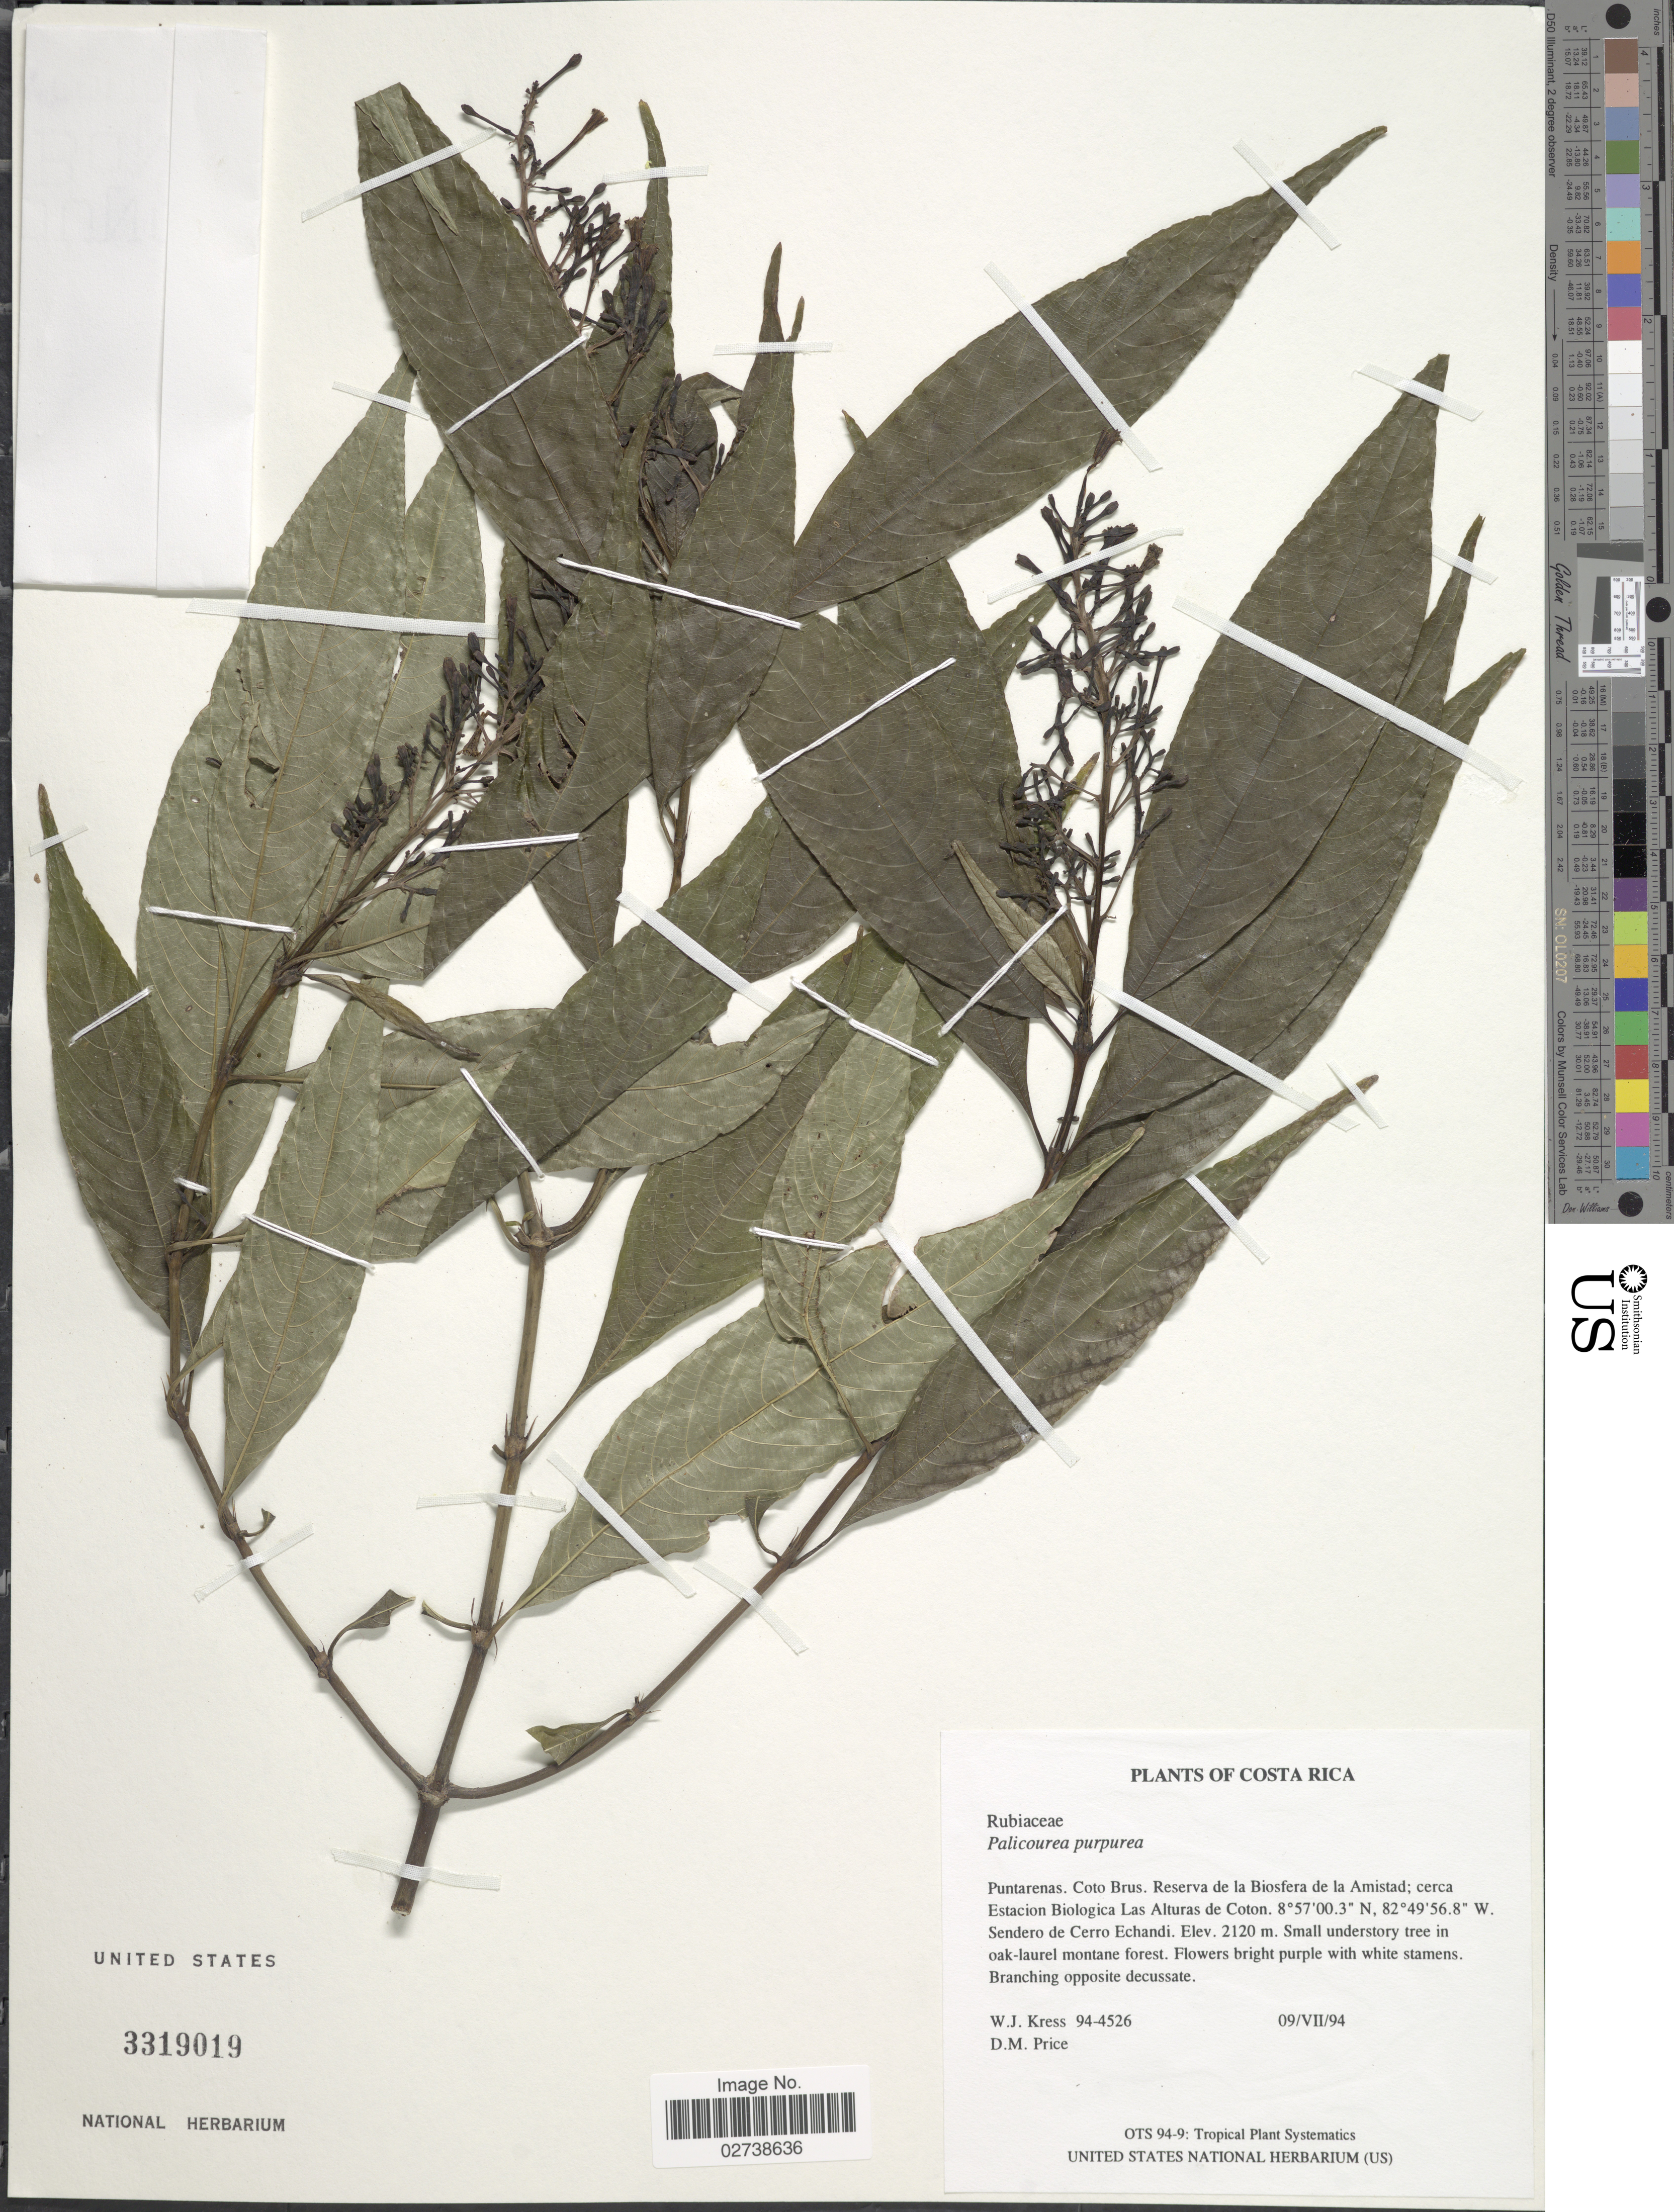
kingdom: Plantae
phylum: Tracheophyta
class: Magnoliopsida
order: Gentianales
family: Rubiaceae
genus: Palicourea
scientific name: Palicourea purpurea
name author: C.M. Taylor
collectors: W. J. Kress & D. M. Price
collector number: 94-4526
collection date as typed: Transcribed d/m/y: 9/7/94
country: Costa Rica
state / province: Puntarenas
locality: Coto Brus. Reserva de la Biosfera de la Amistad; cerca Estacion Biologica Las Alturas de Coton. Sendero de Cerro Echandi. Small understory tree in oak-laurel montane forest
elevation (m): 2120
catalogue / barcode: US 3319019